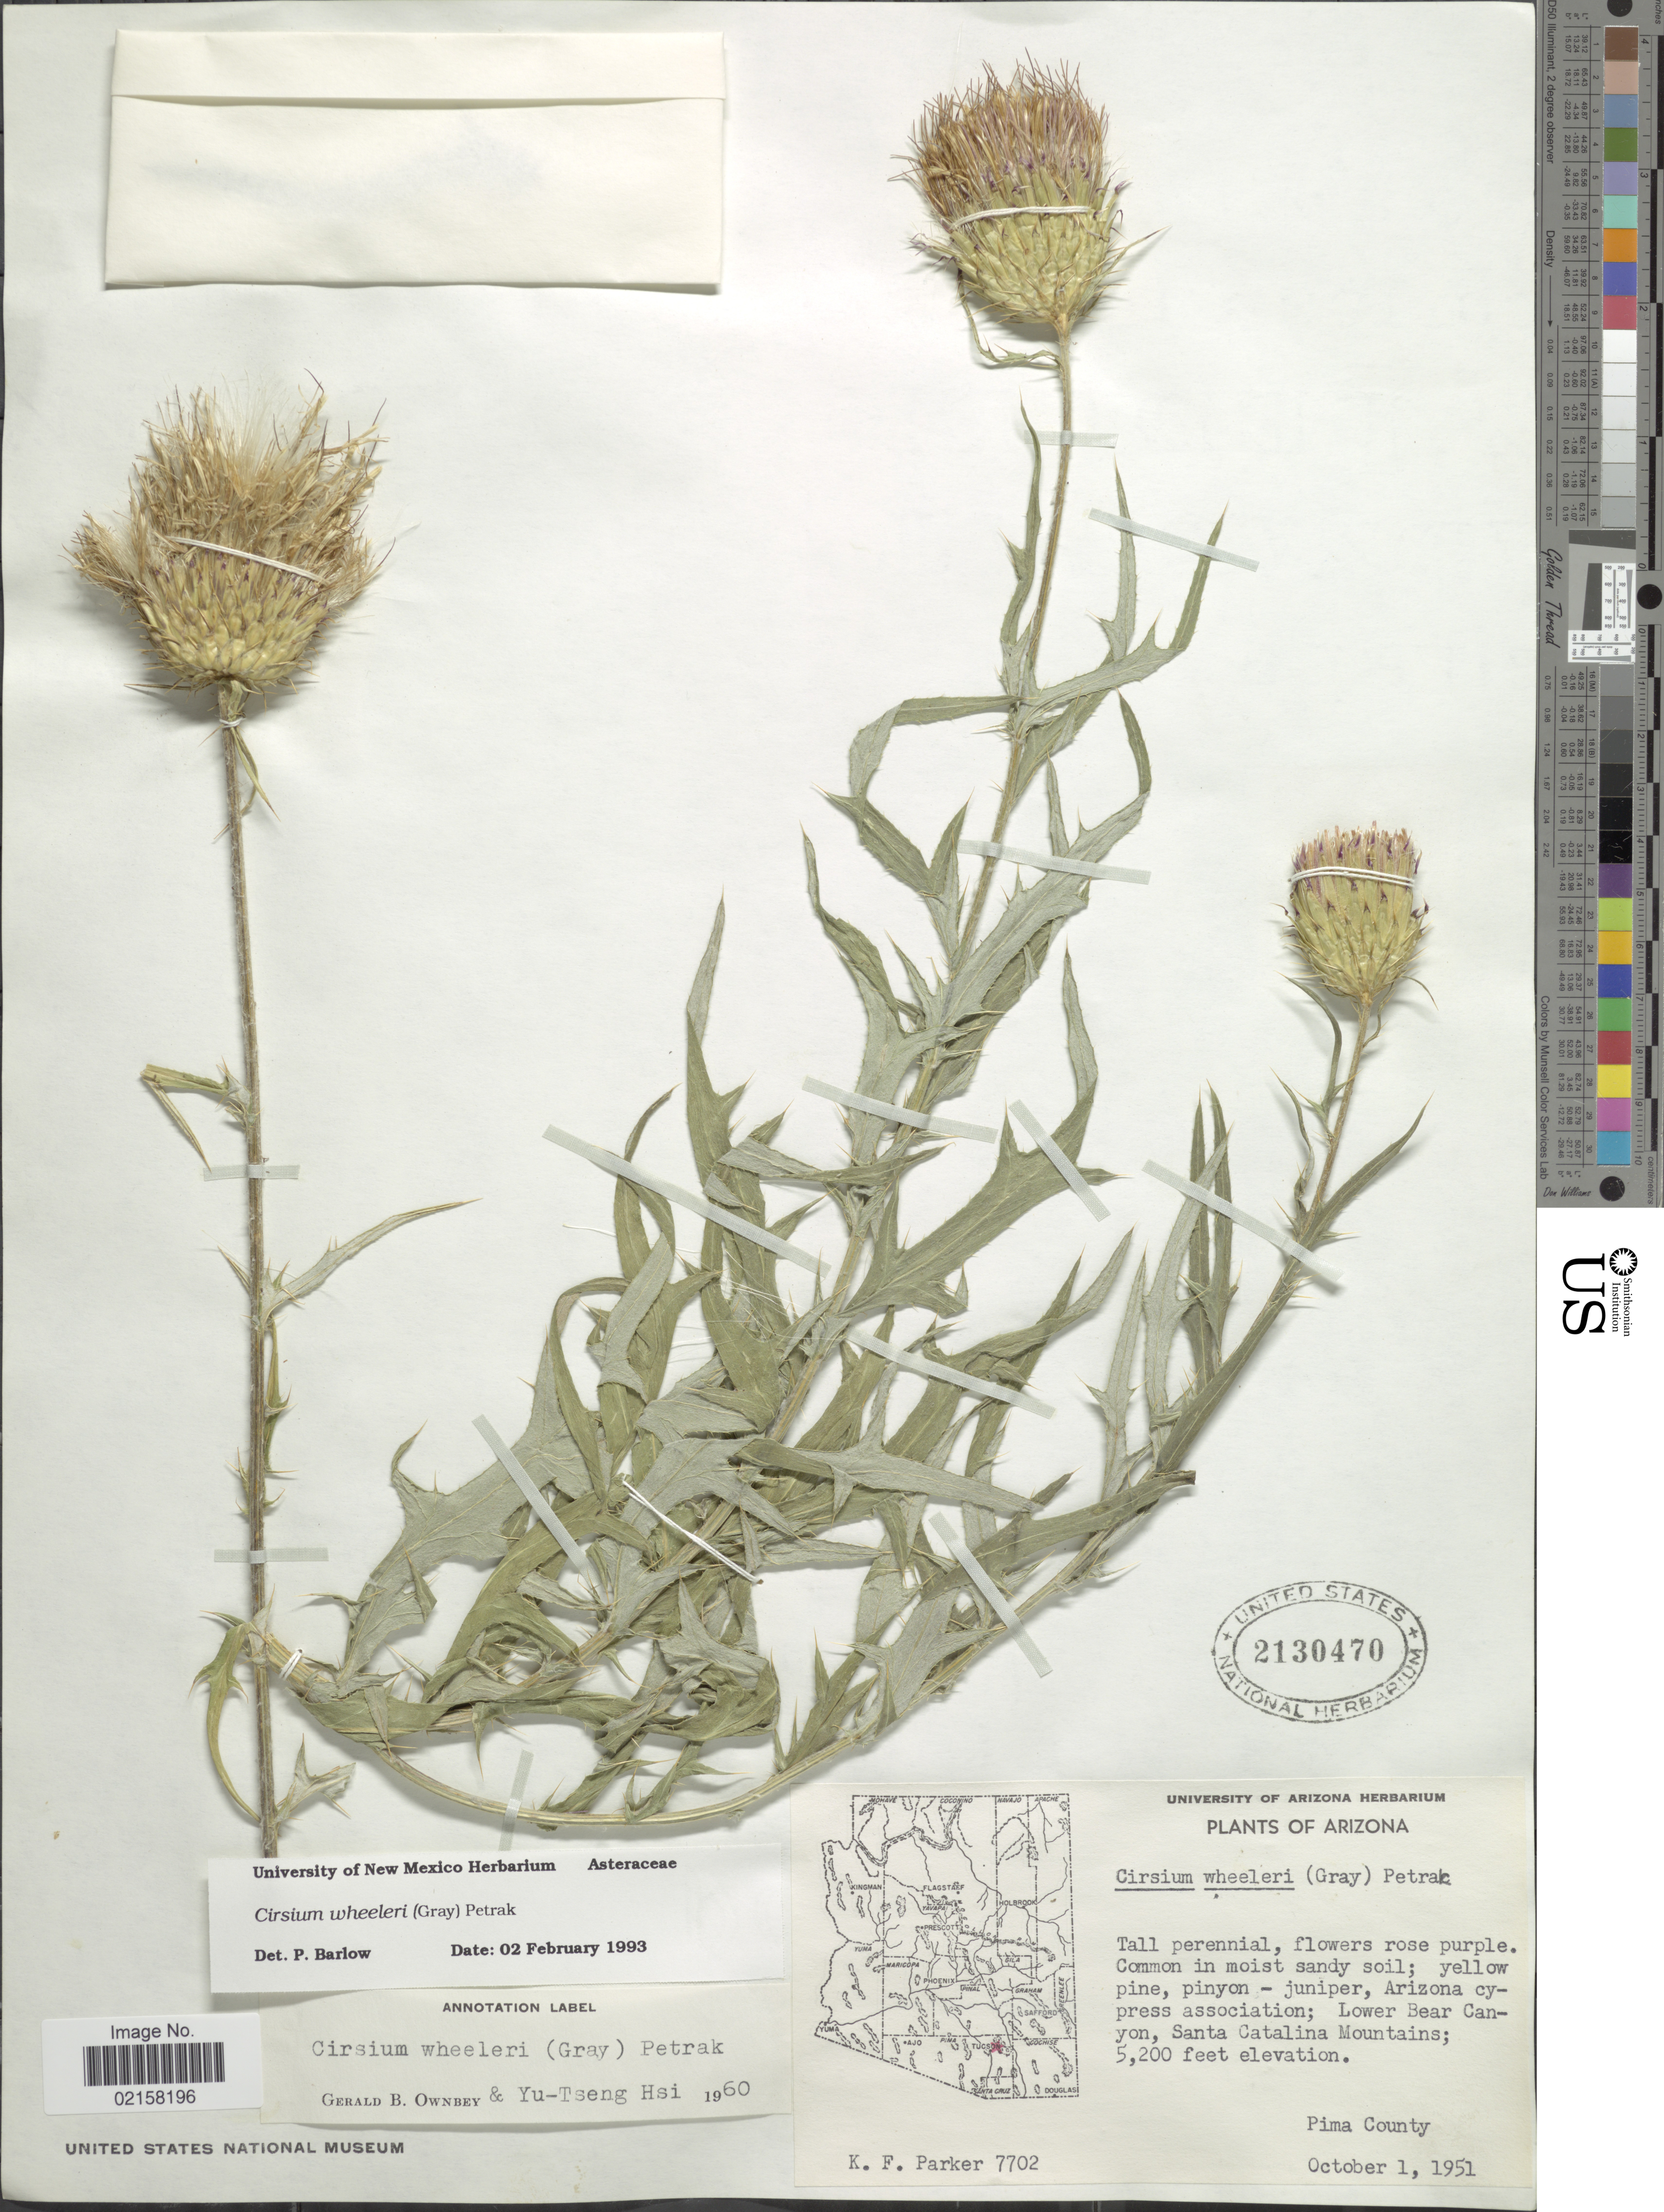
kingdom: Plantae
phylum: Tracheophyta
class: Magnoliopsida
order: Asterales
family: Asteraceae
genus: Cirsium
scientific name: Cirsium wheeleri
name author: (A. Gray) Petr.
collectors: K. F. Parker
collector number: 7702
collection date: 1951-10-01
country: United States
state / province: Arizona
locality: Arizona cypress association, Lower Bear Canyon, Santa Catalina Mountains.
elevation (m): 1585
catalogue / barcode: US 2130470